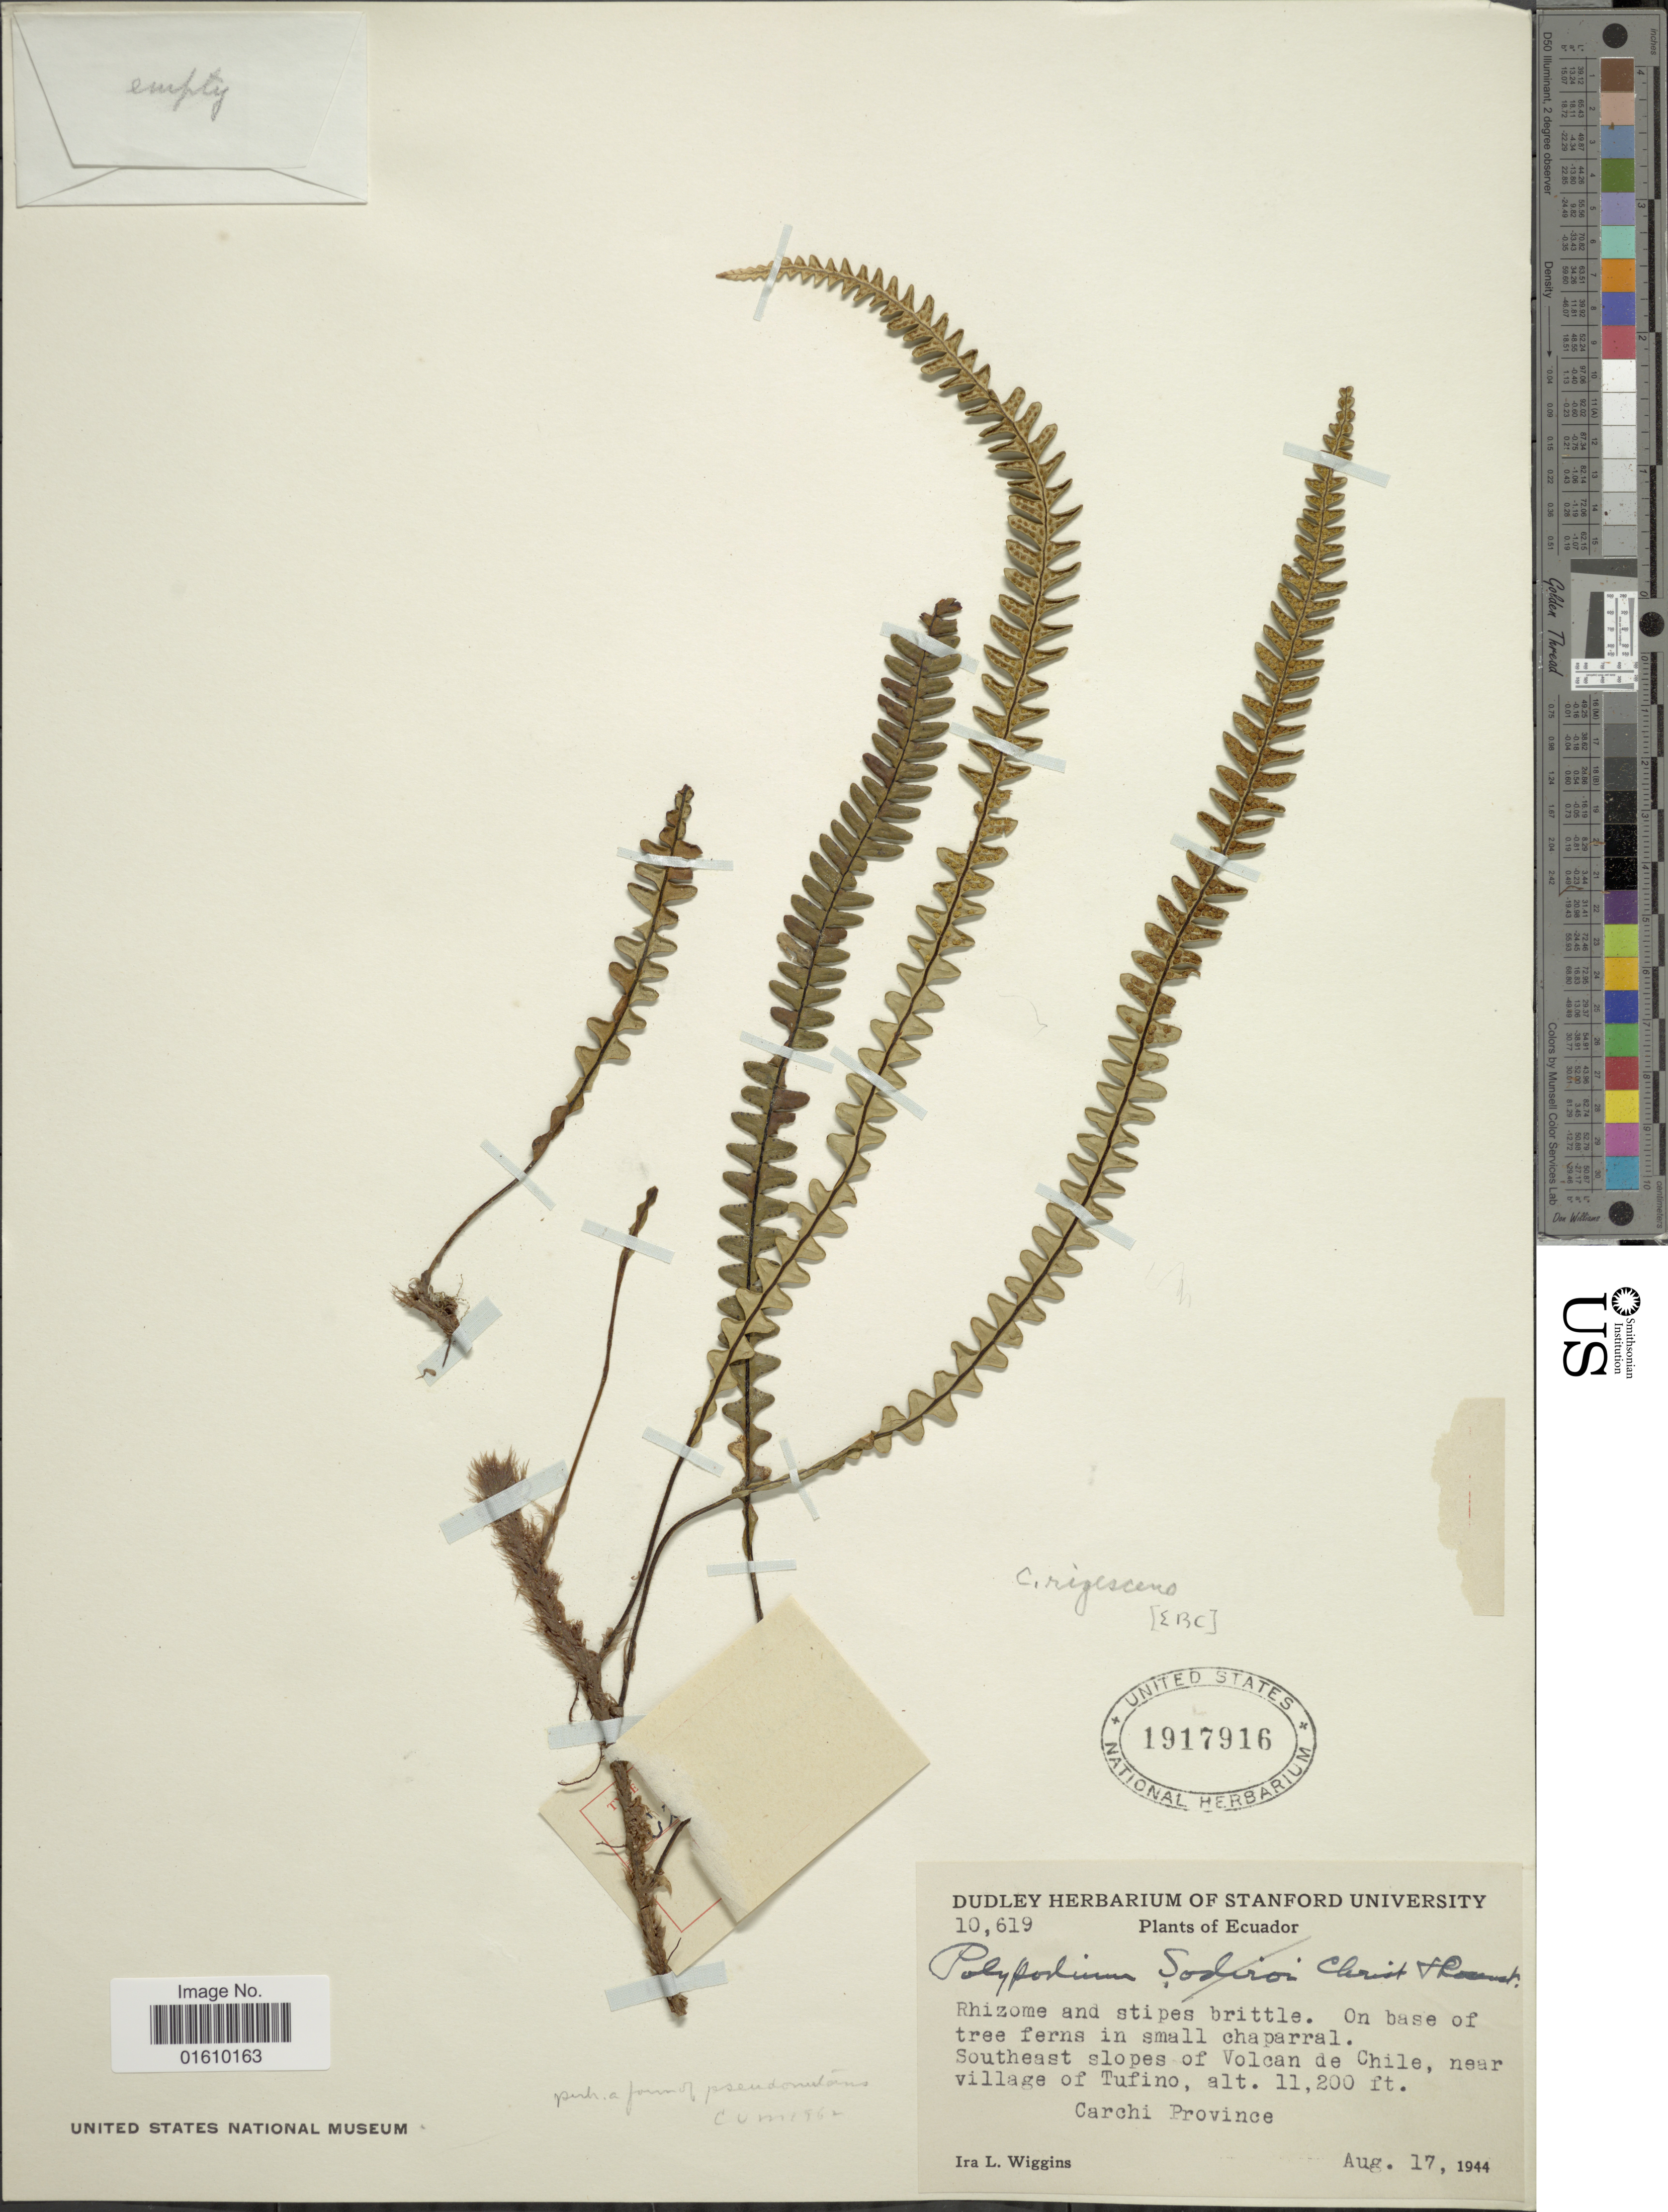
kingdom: Plantae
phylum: Tracheophyta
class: Polypodiopsida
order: Polypodiales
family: Polypodiaceae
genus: Melpomene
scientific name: Melpomene pseudonutans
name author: (Christ & Rosenst.) A.R. Sm. & R.C. Moran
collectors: I. L. Wiggins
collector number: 10619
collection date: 1944-08-17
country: Ecuador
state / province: Carchi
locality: Southeast slopes of Volcan de Chile, near village of Tufino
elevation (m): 3414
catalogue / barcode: US 1917916